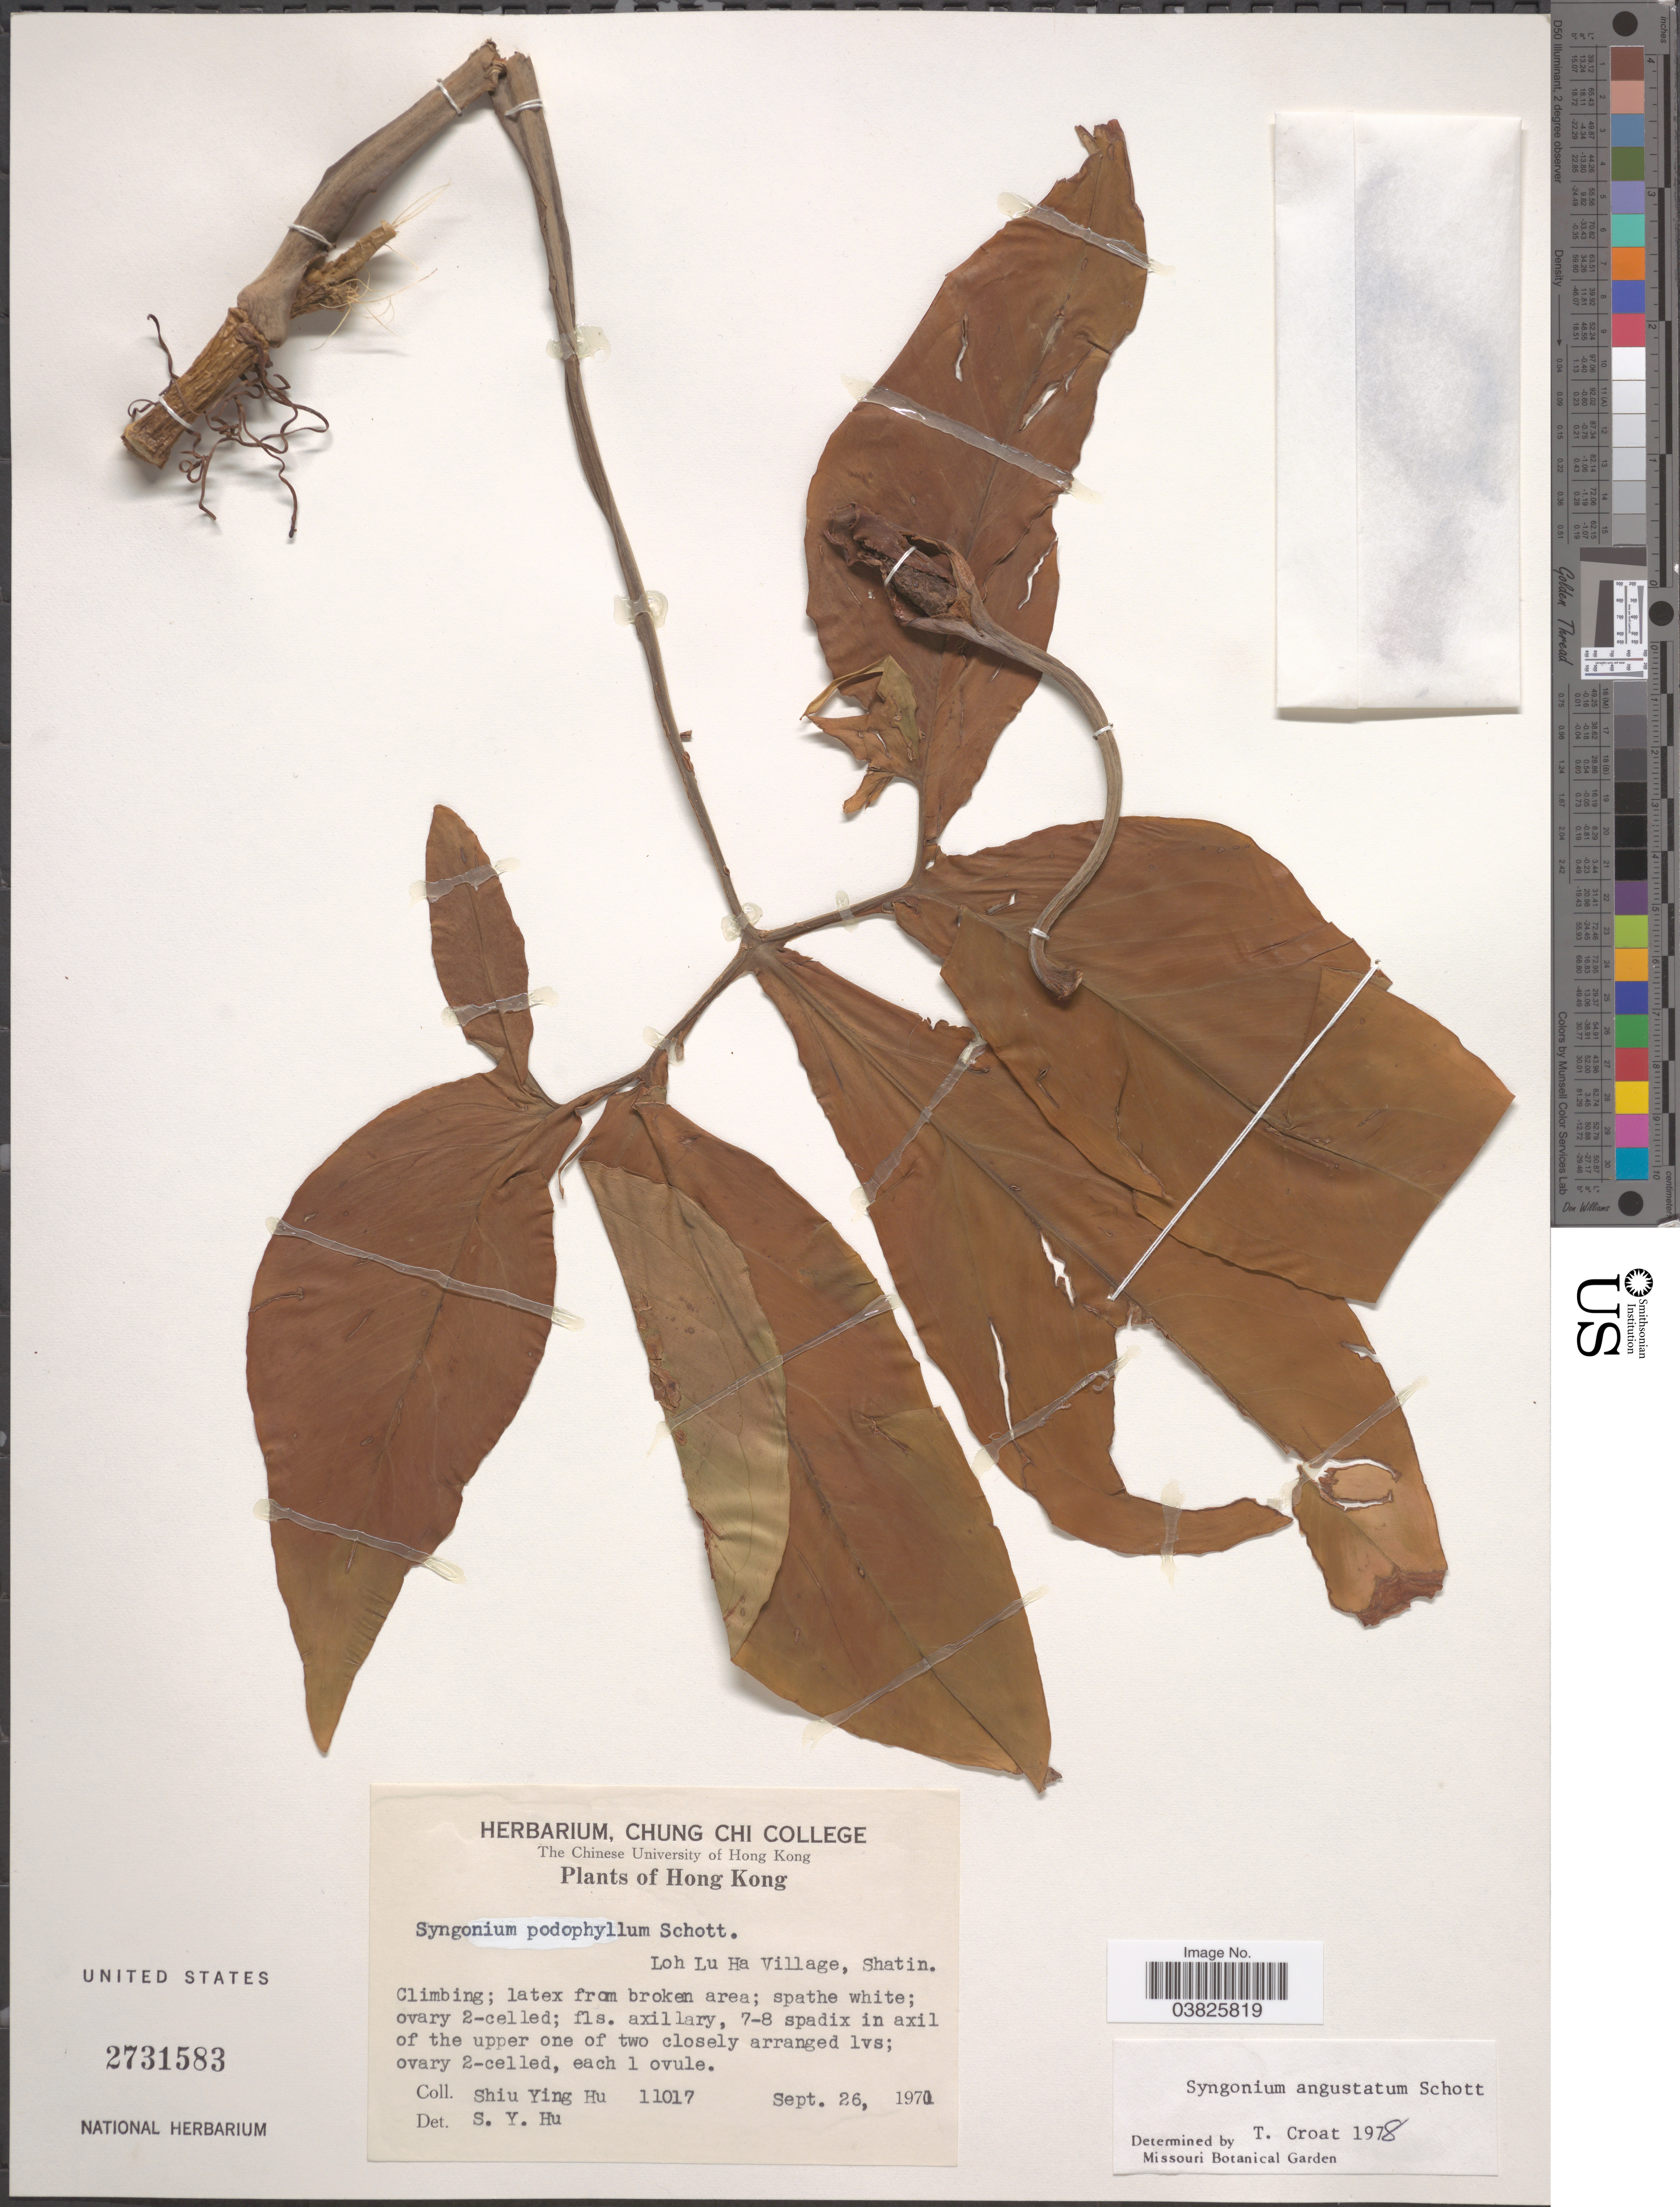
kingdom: Plantae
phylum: Tracheophyta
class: Liliopsida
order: Alismatales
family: Araceae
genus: Syngonium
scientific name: Syngonium angustatum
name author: Schott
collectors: S. Y. Hu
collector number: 11017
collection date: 1971-09-26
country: China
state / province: Hong Kong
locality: Loh Lu Ha Village, Shatin.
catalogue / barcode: US 2731583